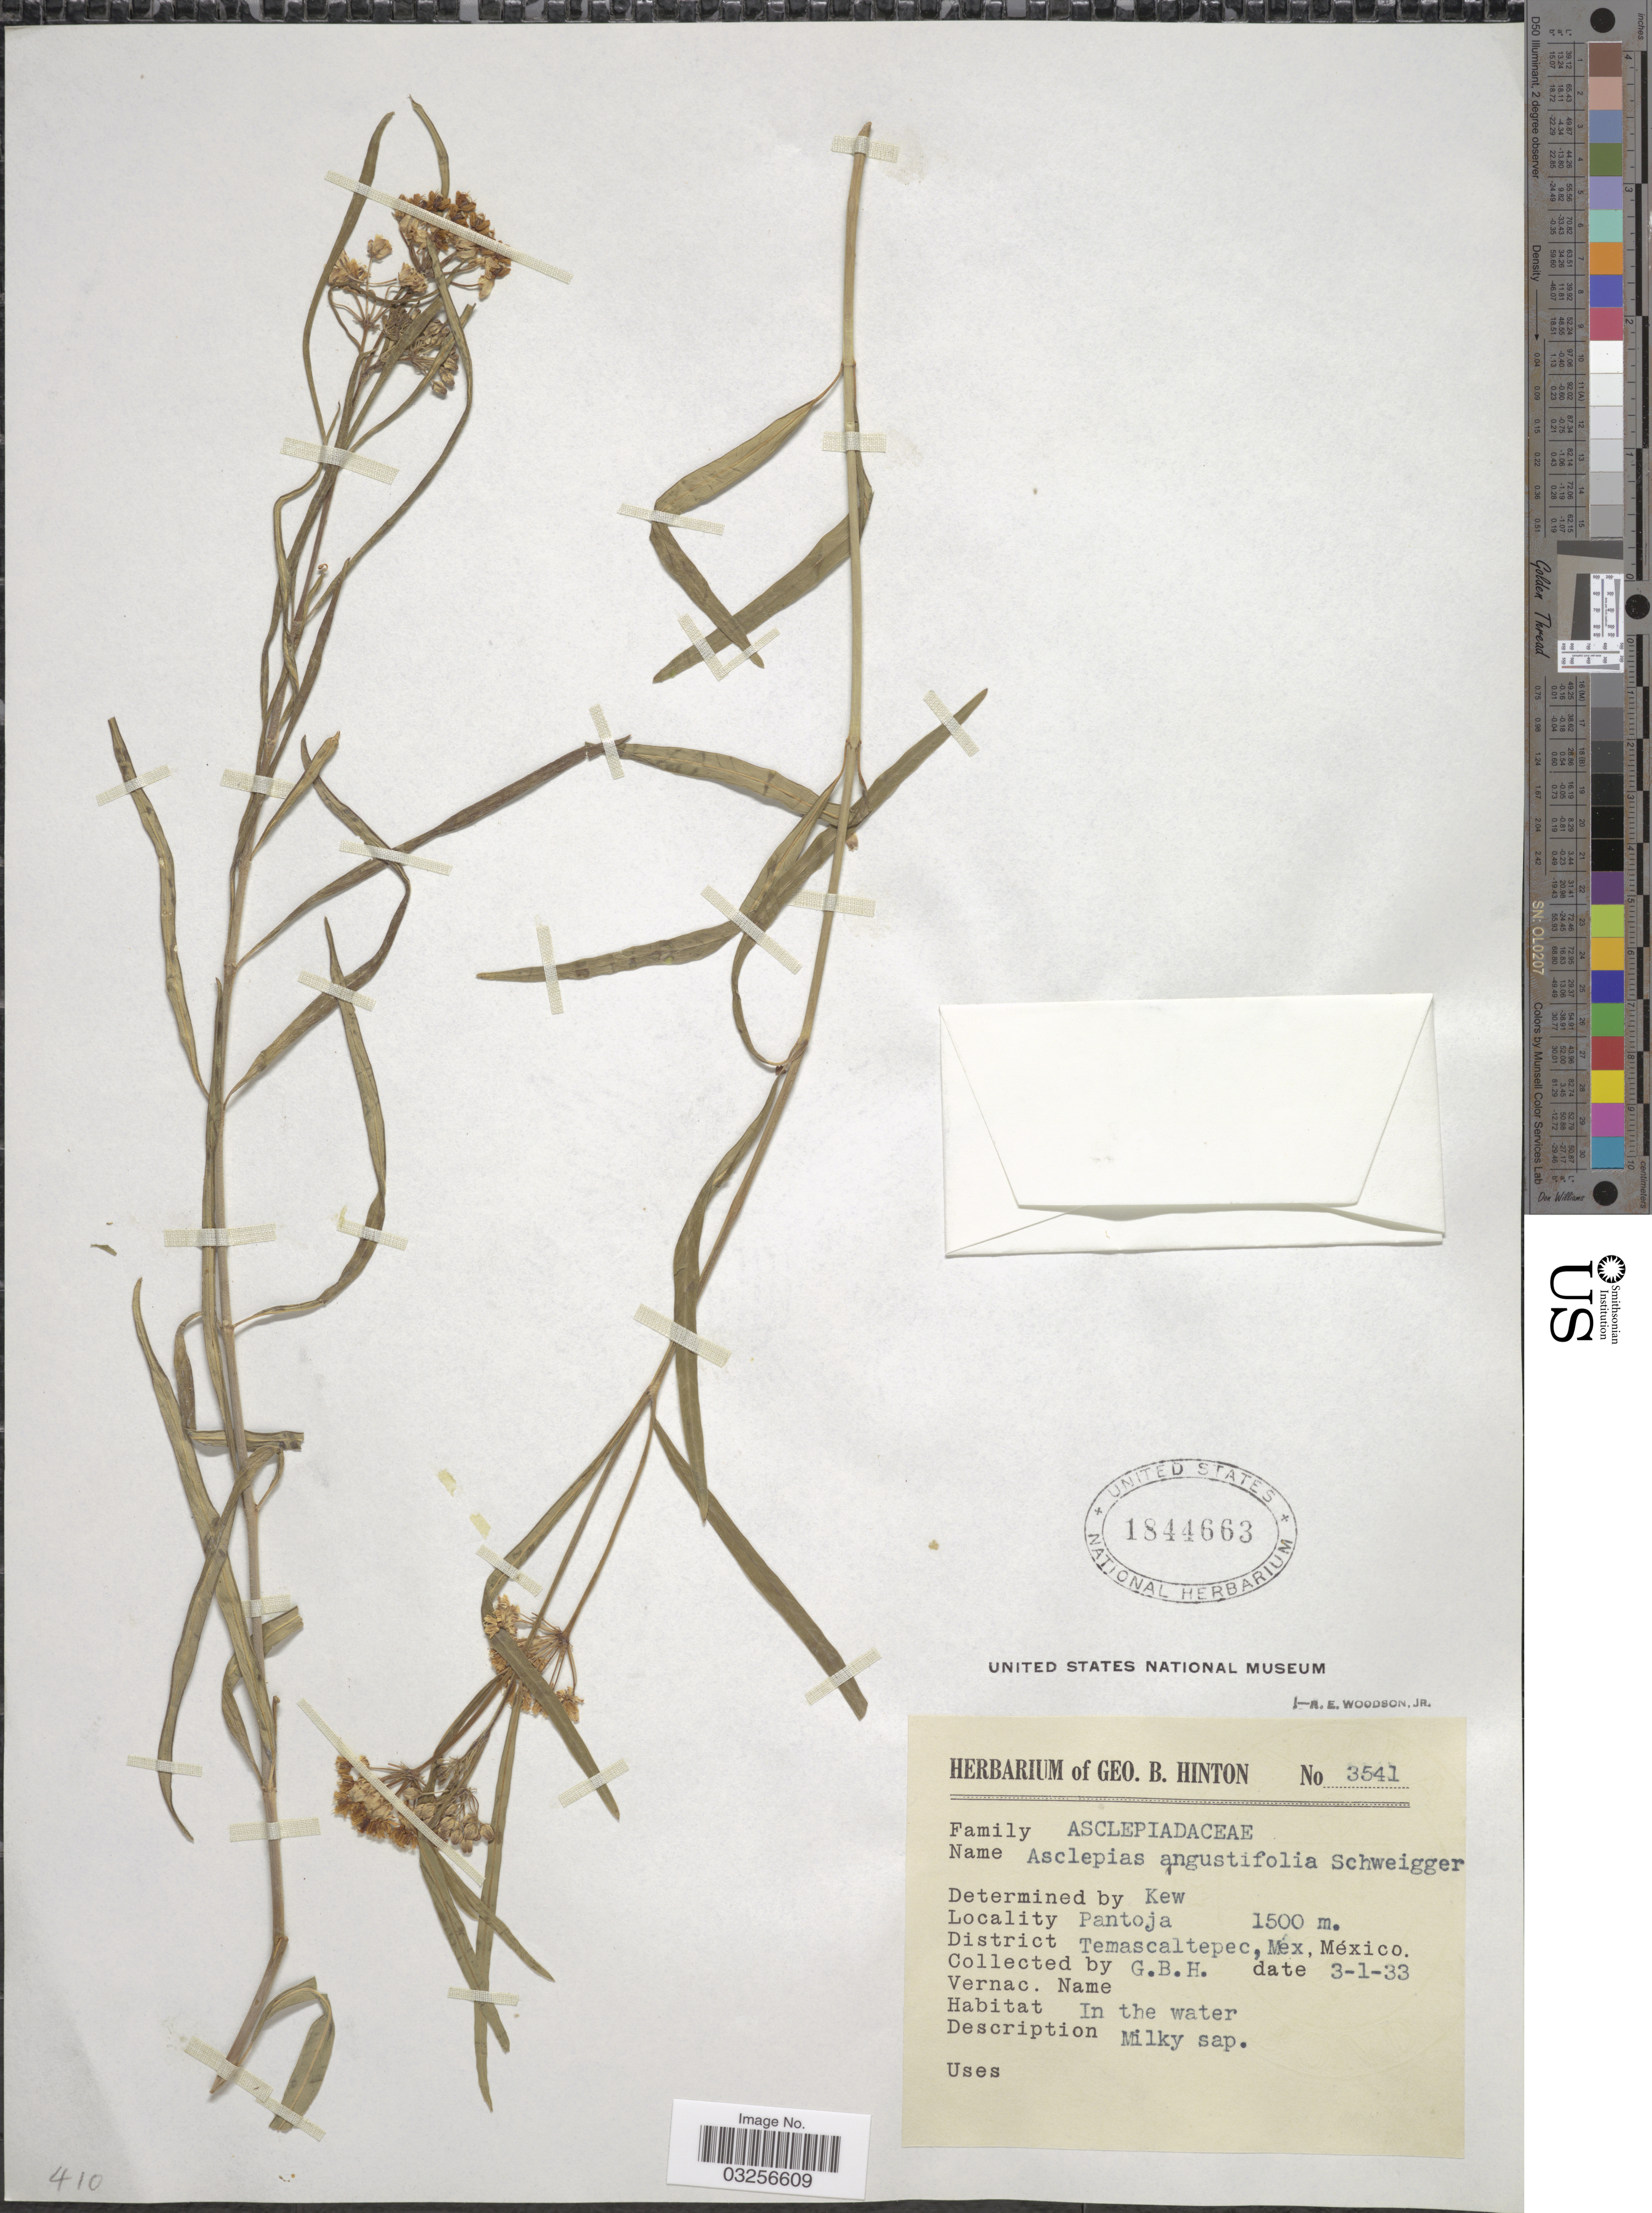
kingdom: Plantae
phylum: Tracheophyta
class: Magnoliopsida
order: Gentianales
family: Apocynaceae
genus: Asclepias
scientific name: Asclepias angustifolia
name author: Schweigg.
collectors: G. B. Hinton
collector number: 3541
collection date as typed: Transcribed d/m/y: 3/1/33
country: Mexico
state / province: México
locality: Pantoja, District Temascaltepec.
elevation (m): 1500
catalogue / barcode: US 1844663